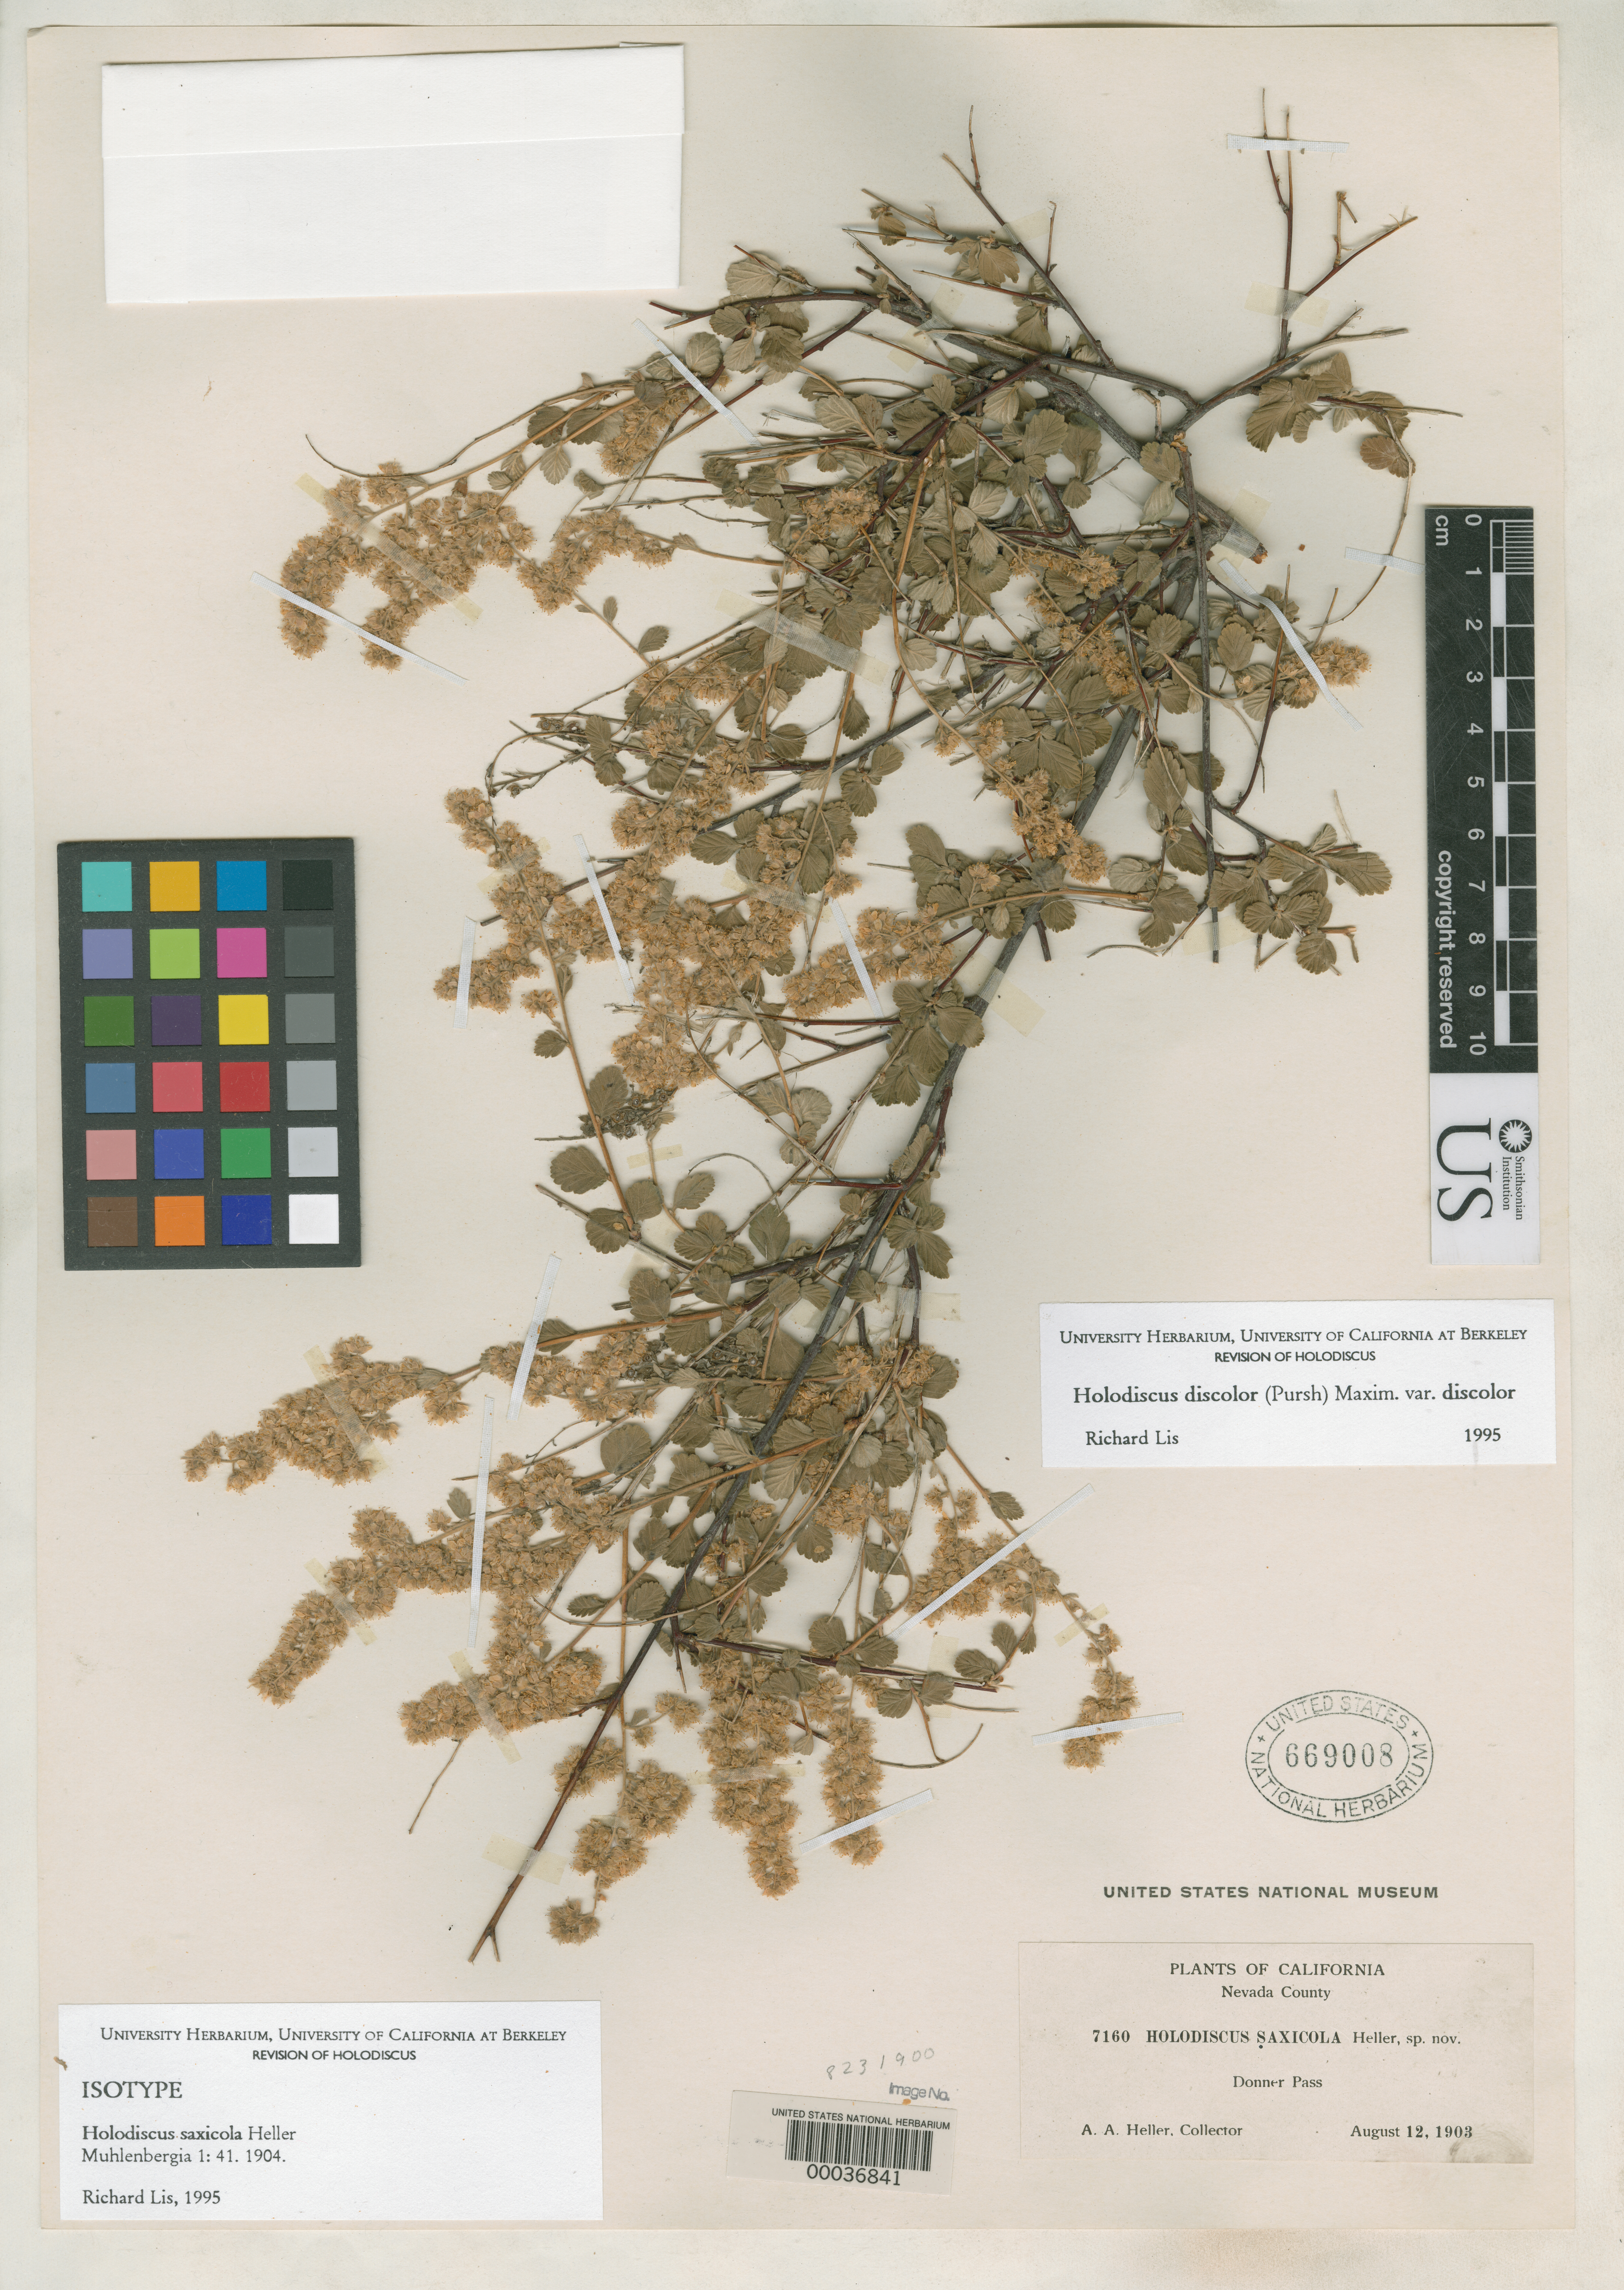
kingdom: Plantae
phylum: Tracheophyta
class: Magnoliopsida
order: Rosales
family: Rosaceae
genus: Holodiscus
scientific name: Holodiscus saxicola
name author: A. Heller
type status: Isotype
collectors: A. A. Heller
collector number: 7160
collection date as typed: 12 Aug 1903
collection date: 1903-08-12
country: United States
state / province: California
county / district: Nevada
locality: Donner Pass.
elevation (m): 2134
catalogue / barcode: US 669008